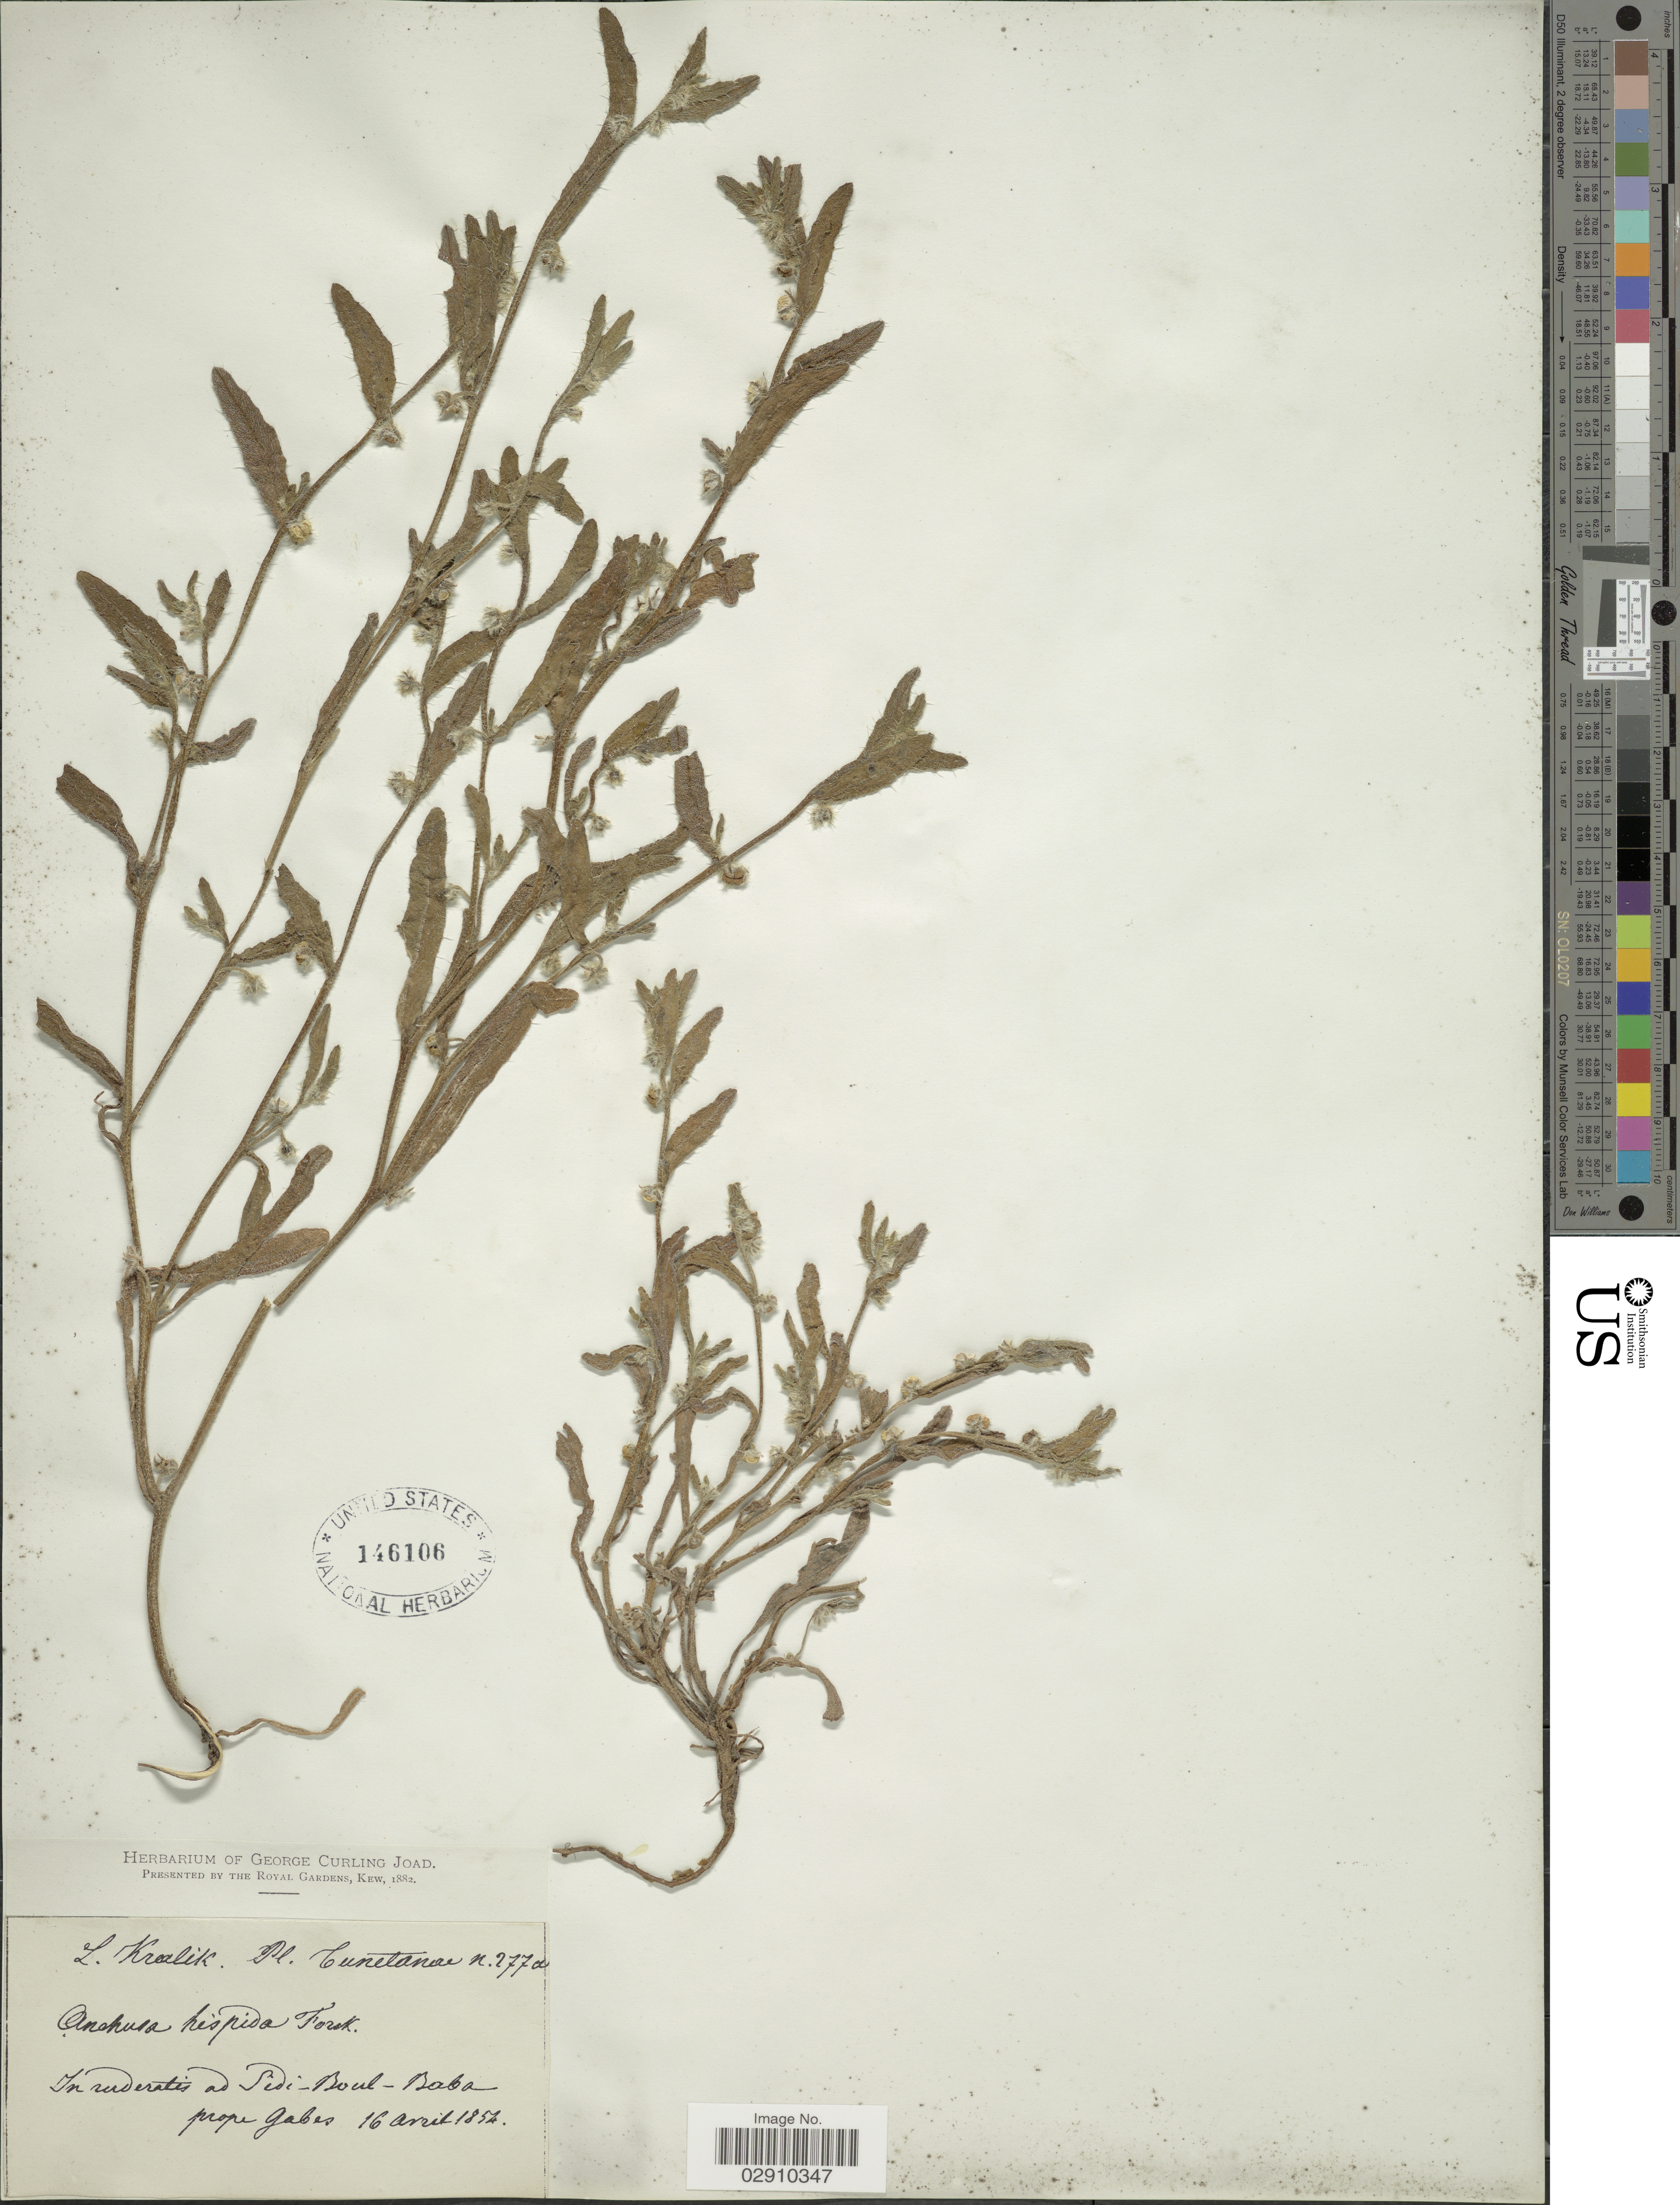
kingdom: Plantae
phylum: Tracheophyta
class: Magnoliopsida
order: Boraginales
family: Boraginaceae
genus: Anchusa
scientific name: Anchusa hispida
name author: Forssk.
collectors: L. Kralik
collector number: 277a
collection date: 1852-04-16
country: Tunisia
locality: Cunetana. In ruderatis ad Sidi-Boul-Baba prope Gabes.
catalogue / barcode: US 146106